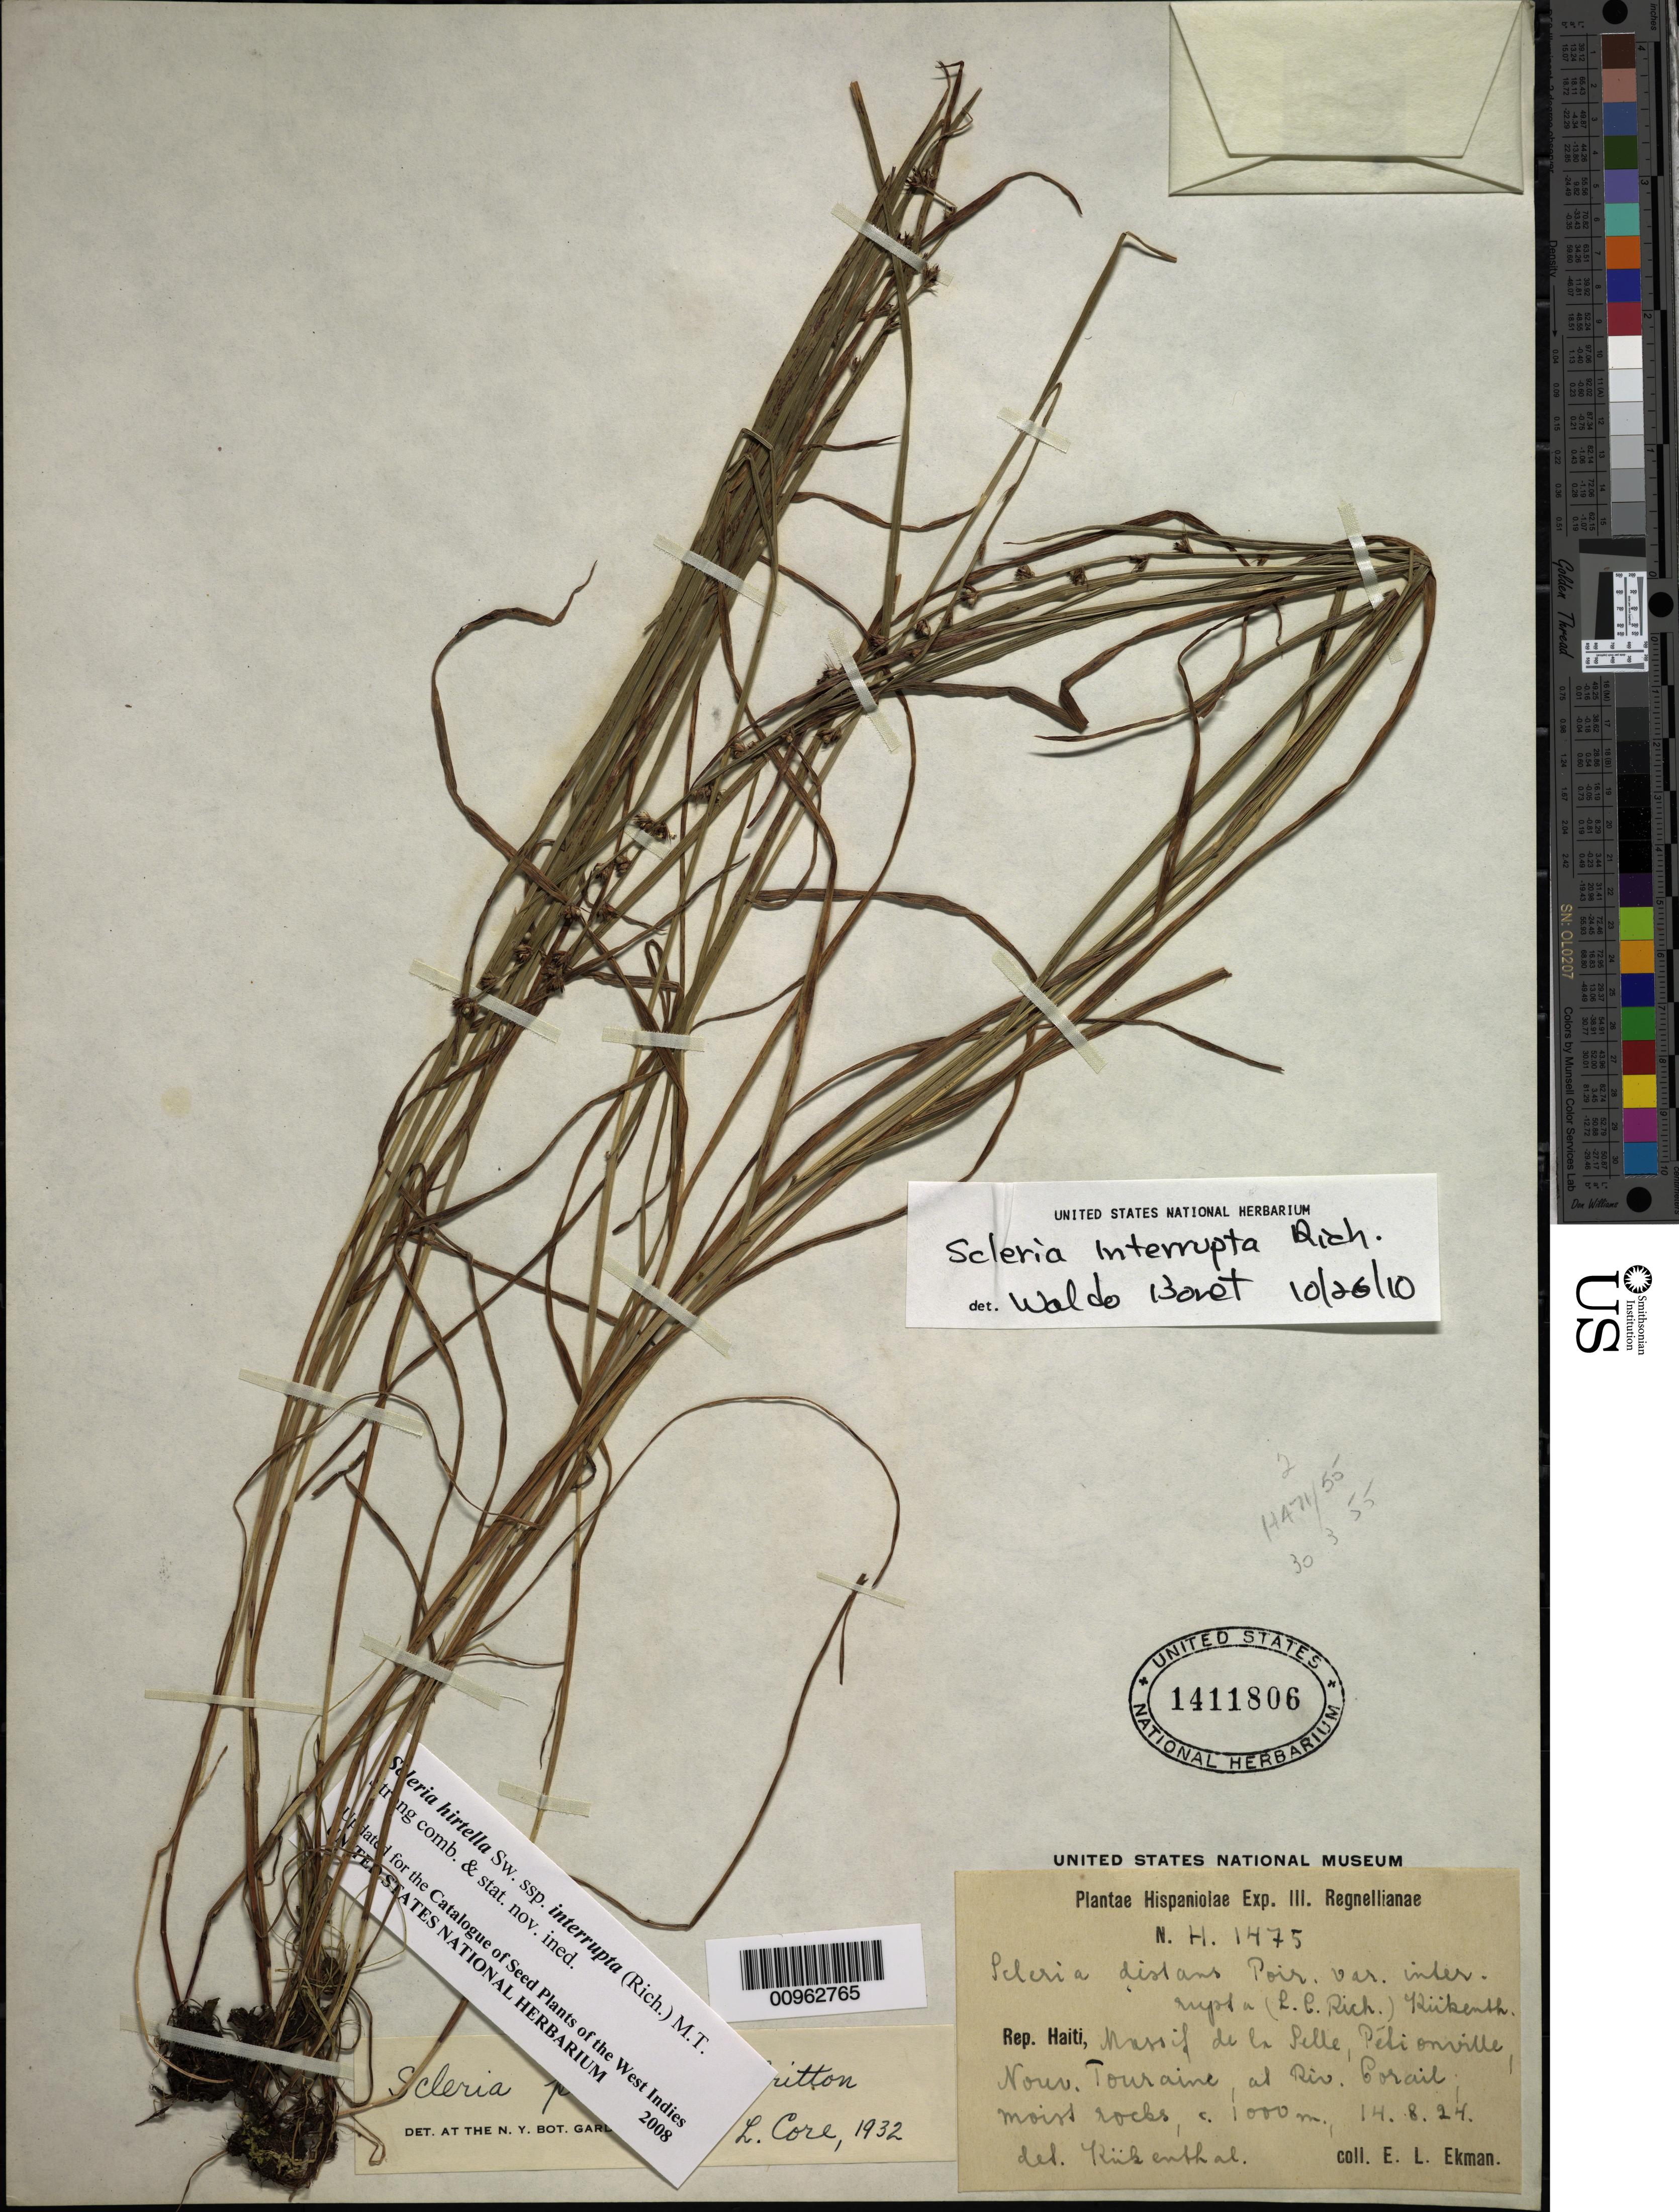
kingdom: Plantae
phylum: Tracheophyta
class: Liliopsida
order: Poales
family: Cyperaceae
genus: Scleria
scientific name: Scleria hirtella subsp. interrupta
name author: (Rich.) M.T. Strong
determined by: Strong, M. T., (US), Smithsonian Institution - National Museum of Natural History (UNITED STATES)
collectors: E. L. Ekman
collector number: H 1475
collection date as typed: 14 Aug 1924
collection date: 1924-08-14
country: Haiti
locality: Massif de la Selle, Pétionville, Nouv. Touraine, at Riv. Corail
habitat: Moist rocks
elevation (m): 1000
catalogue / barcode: US 1411806